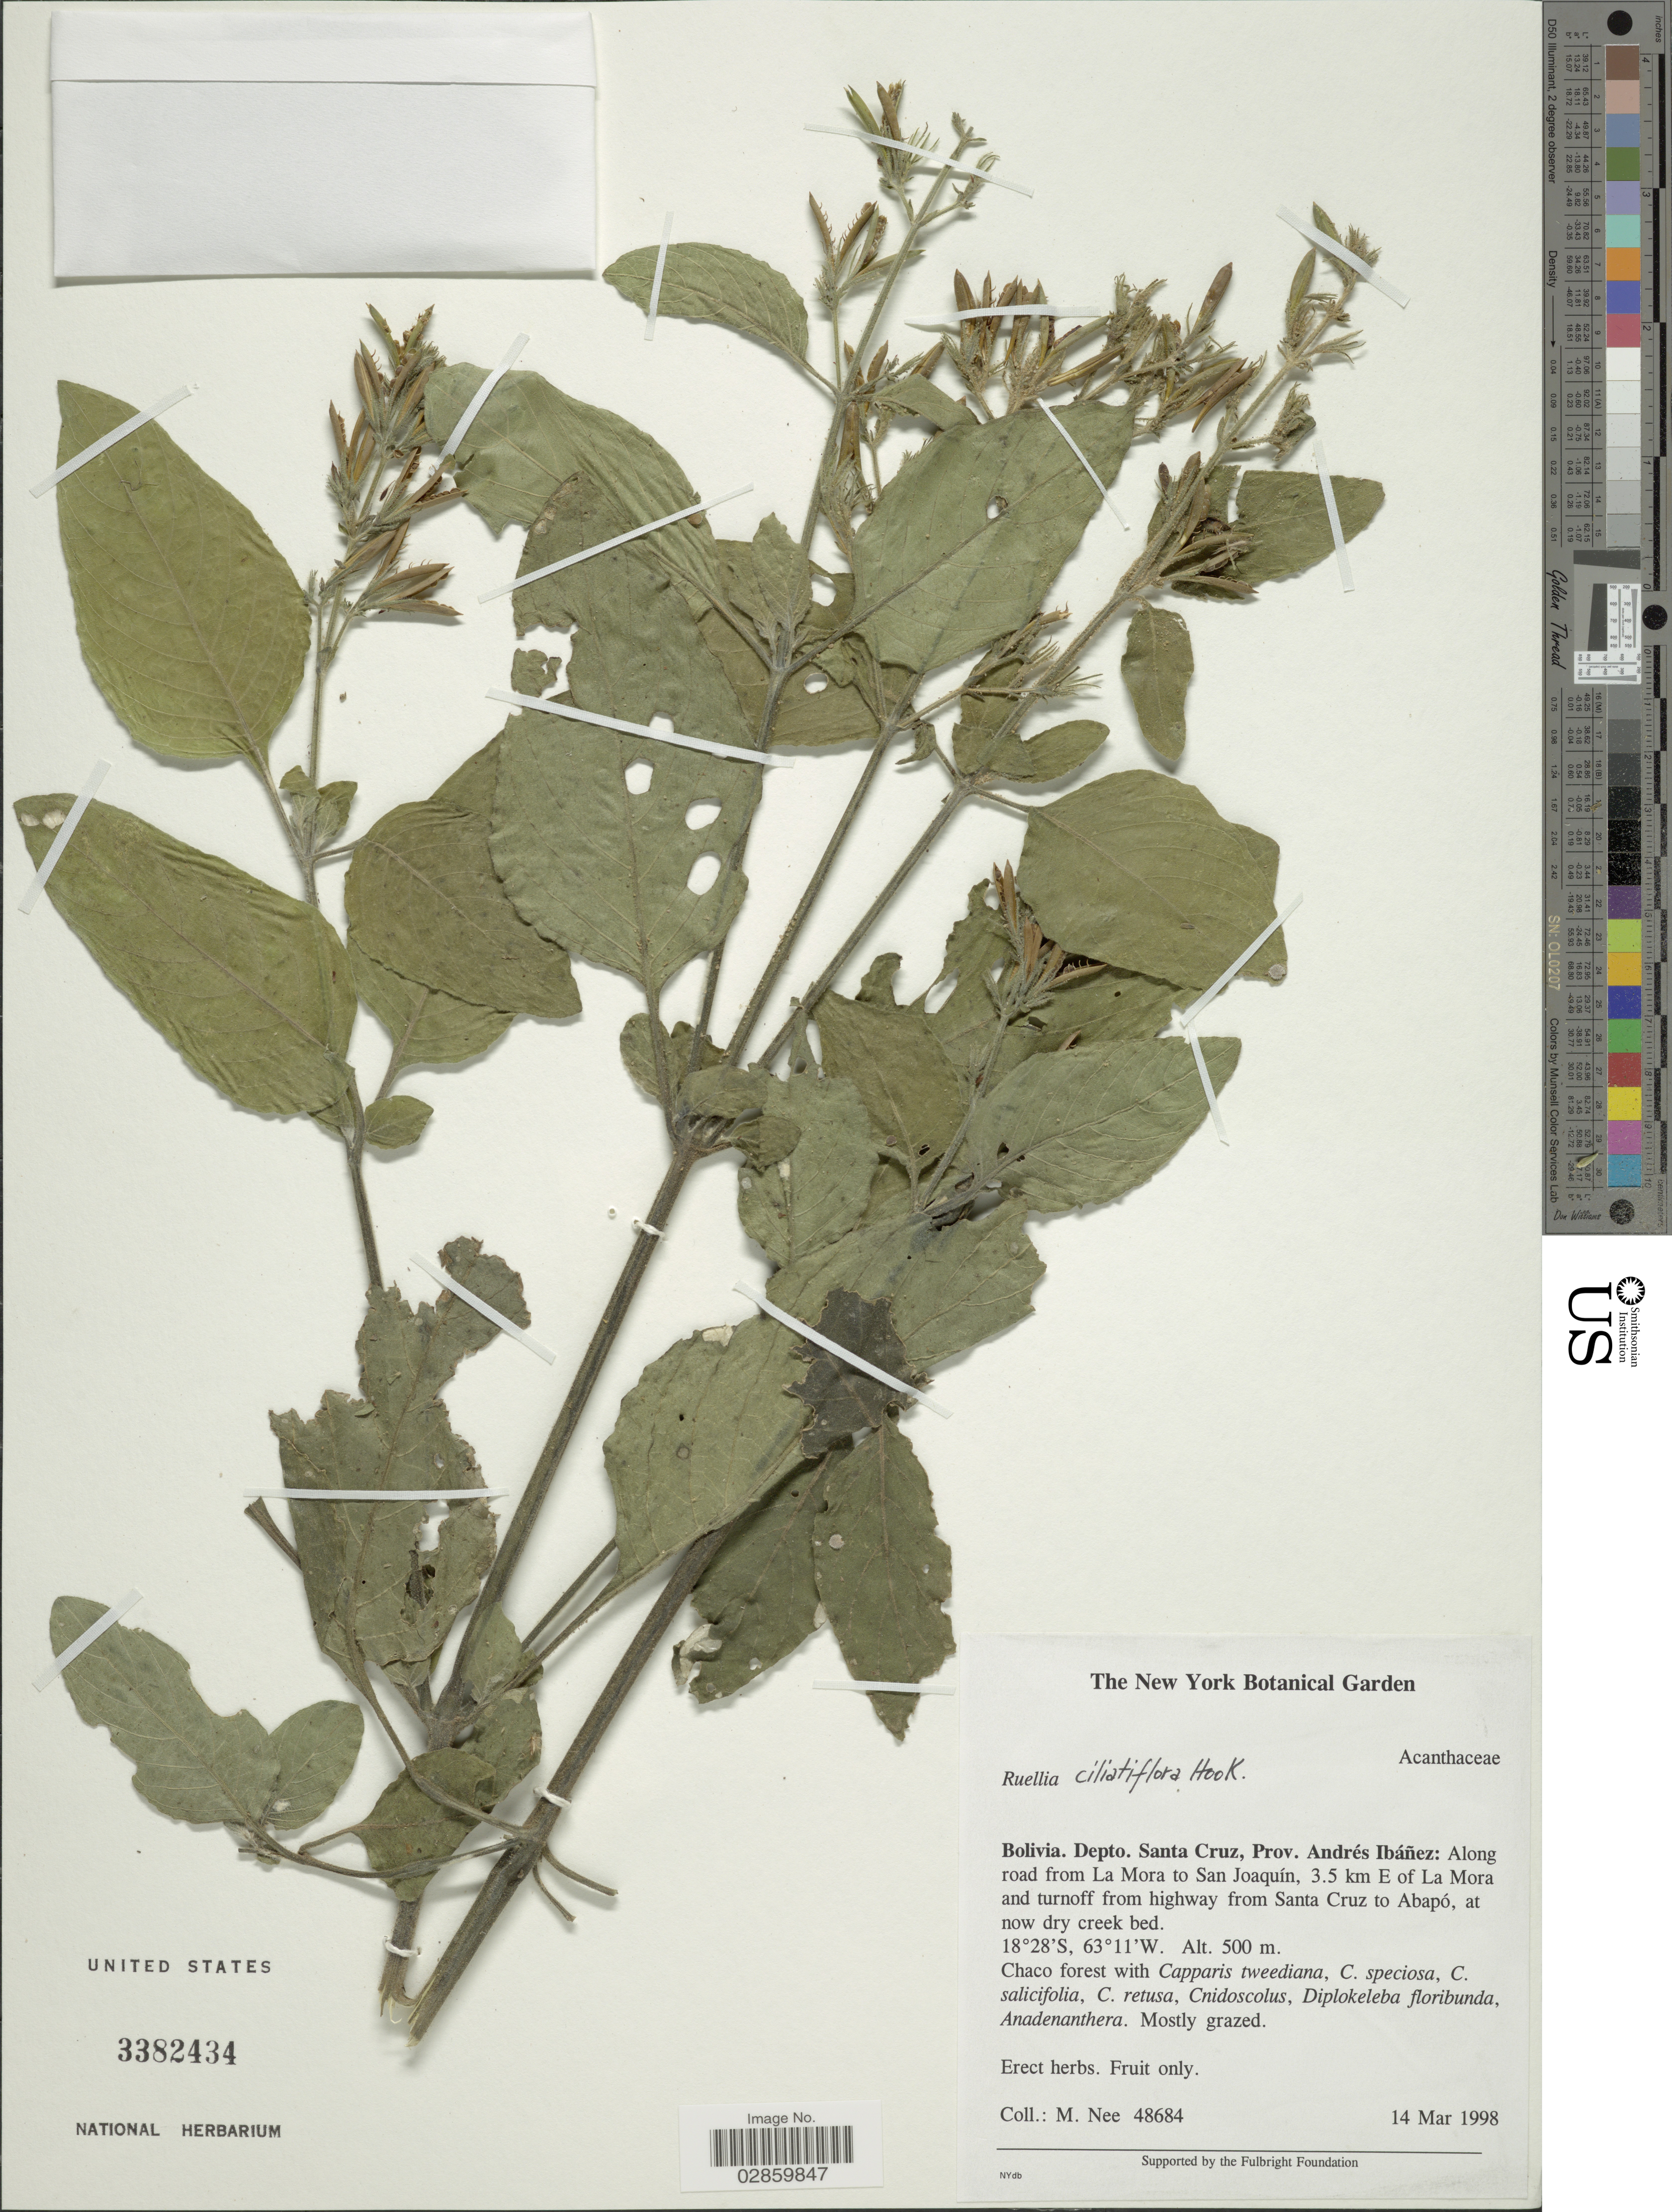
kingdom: Plantae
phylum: Tracheophyta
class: Magnoliopsida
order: Lamiales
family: Acanthaceae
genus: Ruellia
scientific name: Ruellia ciliatiflora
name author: Hook.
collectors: M. Nee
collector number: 48684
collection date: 1998-03-14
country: Bolivia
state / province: Santa Cruz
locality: Depto. Santa Cruz, Prov. Andrés Ibáñez: Along road from La Mora to San Joaquín, 3.5 km E of La Mora and turnoff from highway from Santa Cruz to Abapó, at now dry creek bed.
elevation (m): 500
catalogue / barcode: US 3382434